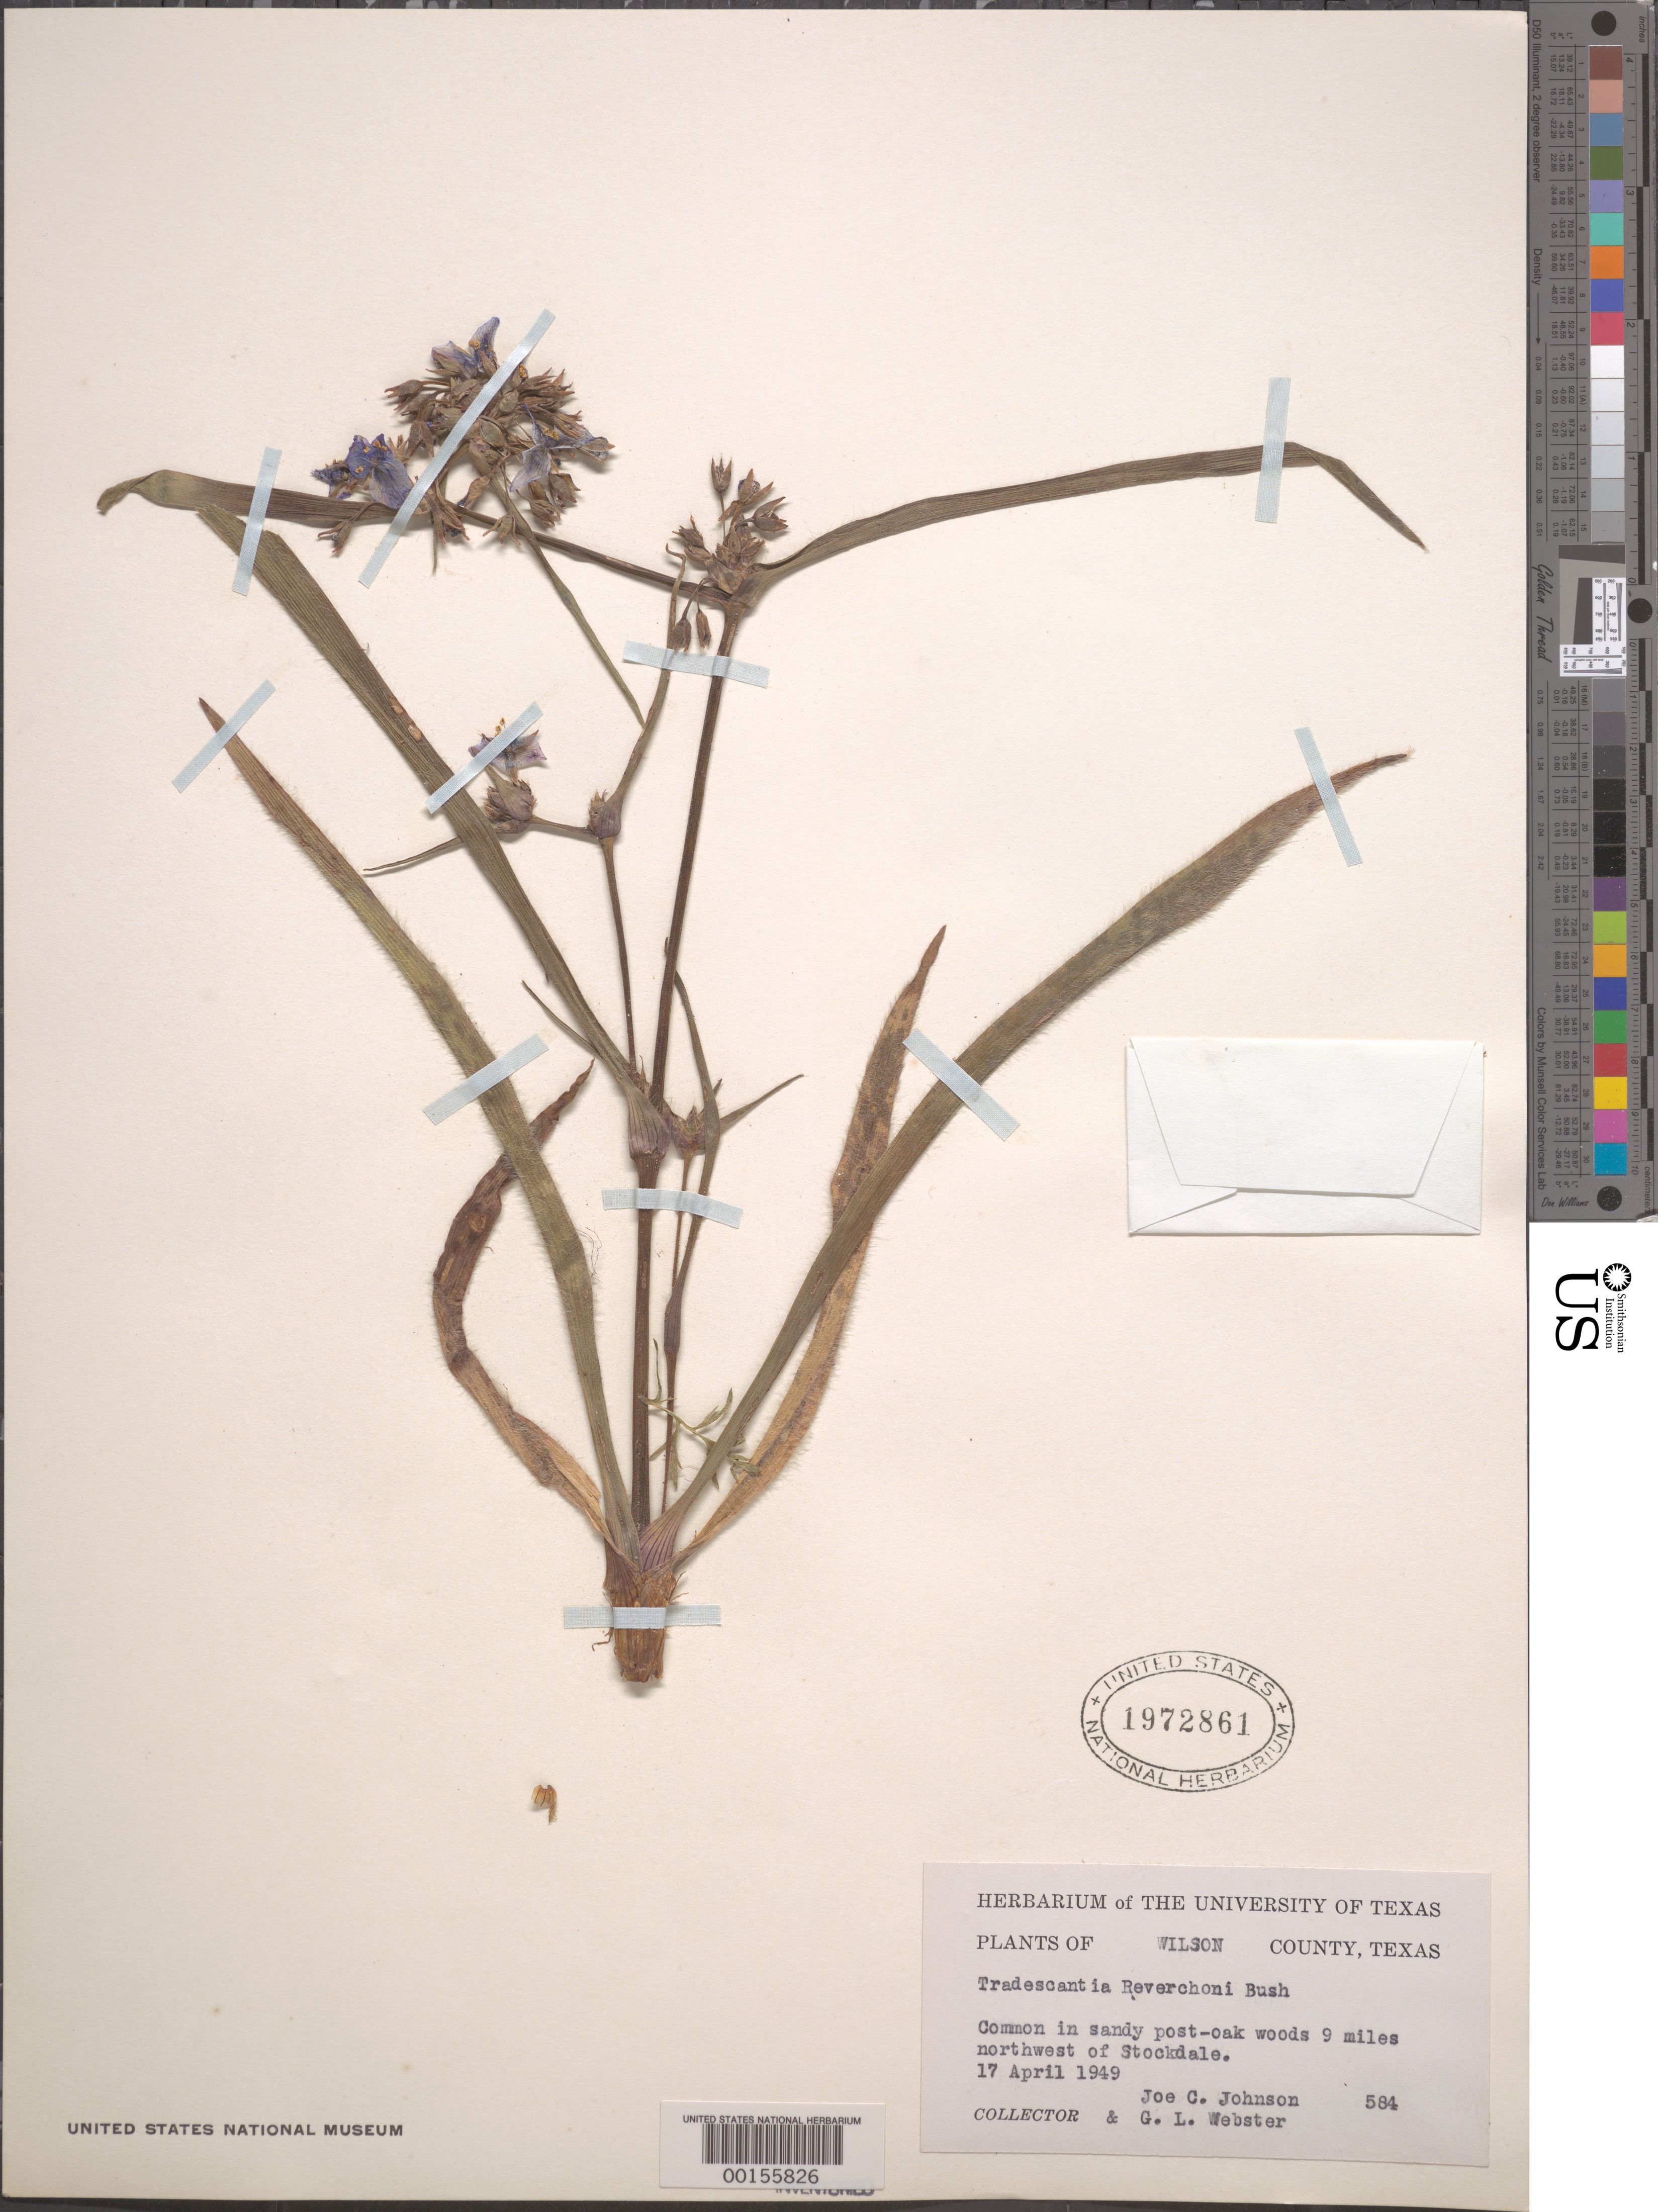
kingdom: Plantae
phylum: Tracheophyta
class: Liliopsida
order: Commelinales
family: Commelinaceae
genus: Tradescantia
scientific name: Tradescantia reverchonii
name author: Bush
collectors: J. Johnston & G. L. Webster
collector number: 584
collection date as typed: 17 Apr 1949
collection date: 1949-04-17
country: United States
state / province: Texas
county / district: Wilson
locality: Nw of stockdale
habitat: Sandy, post-oak woods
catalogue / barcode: US 1972861